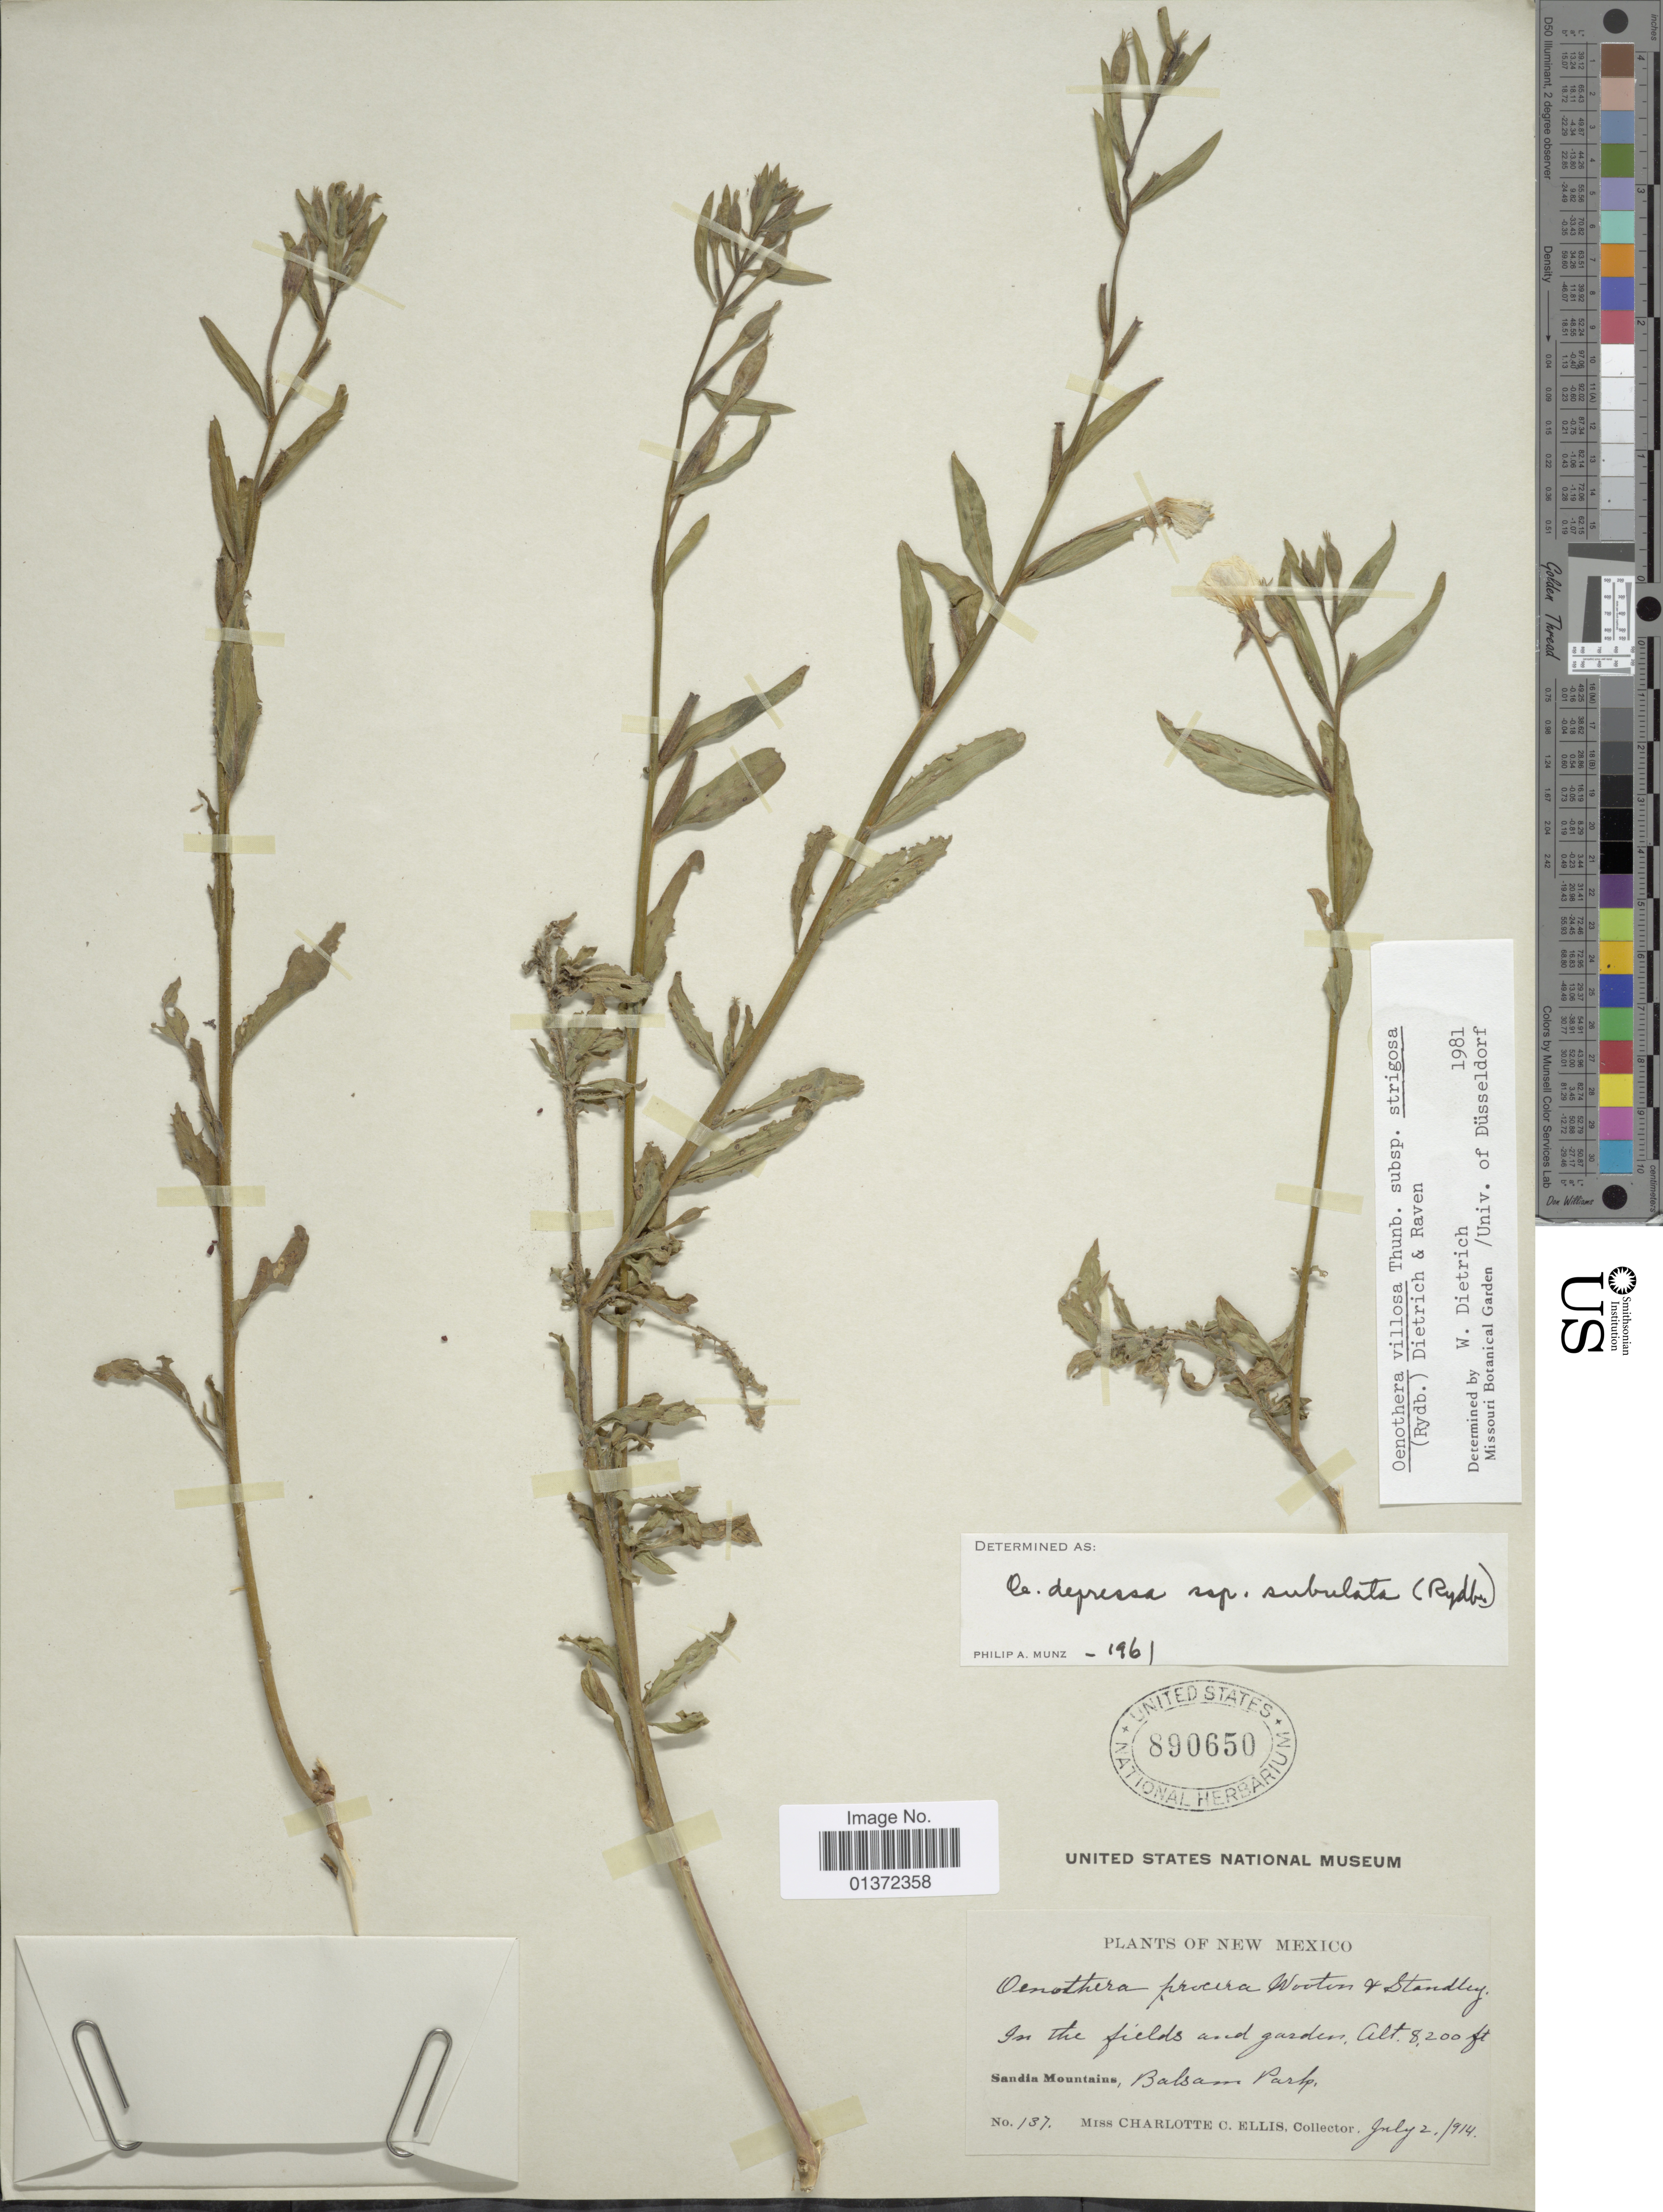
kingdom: Plantae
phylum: Tracheophyta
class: Magnoliopsida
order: Myrtales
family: Onagraceae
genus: Oenothera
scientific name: Oenothera villosa subsp. strigosa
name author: (Rydb.) W. Dietr. & P.H. Raven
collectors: C. C. Ellis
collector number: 137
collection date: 1914-07-02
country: United States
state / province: New Mexico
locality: Sandia Mountains, Balsam Park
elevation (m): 2499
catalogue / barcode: US 890650